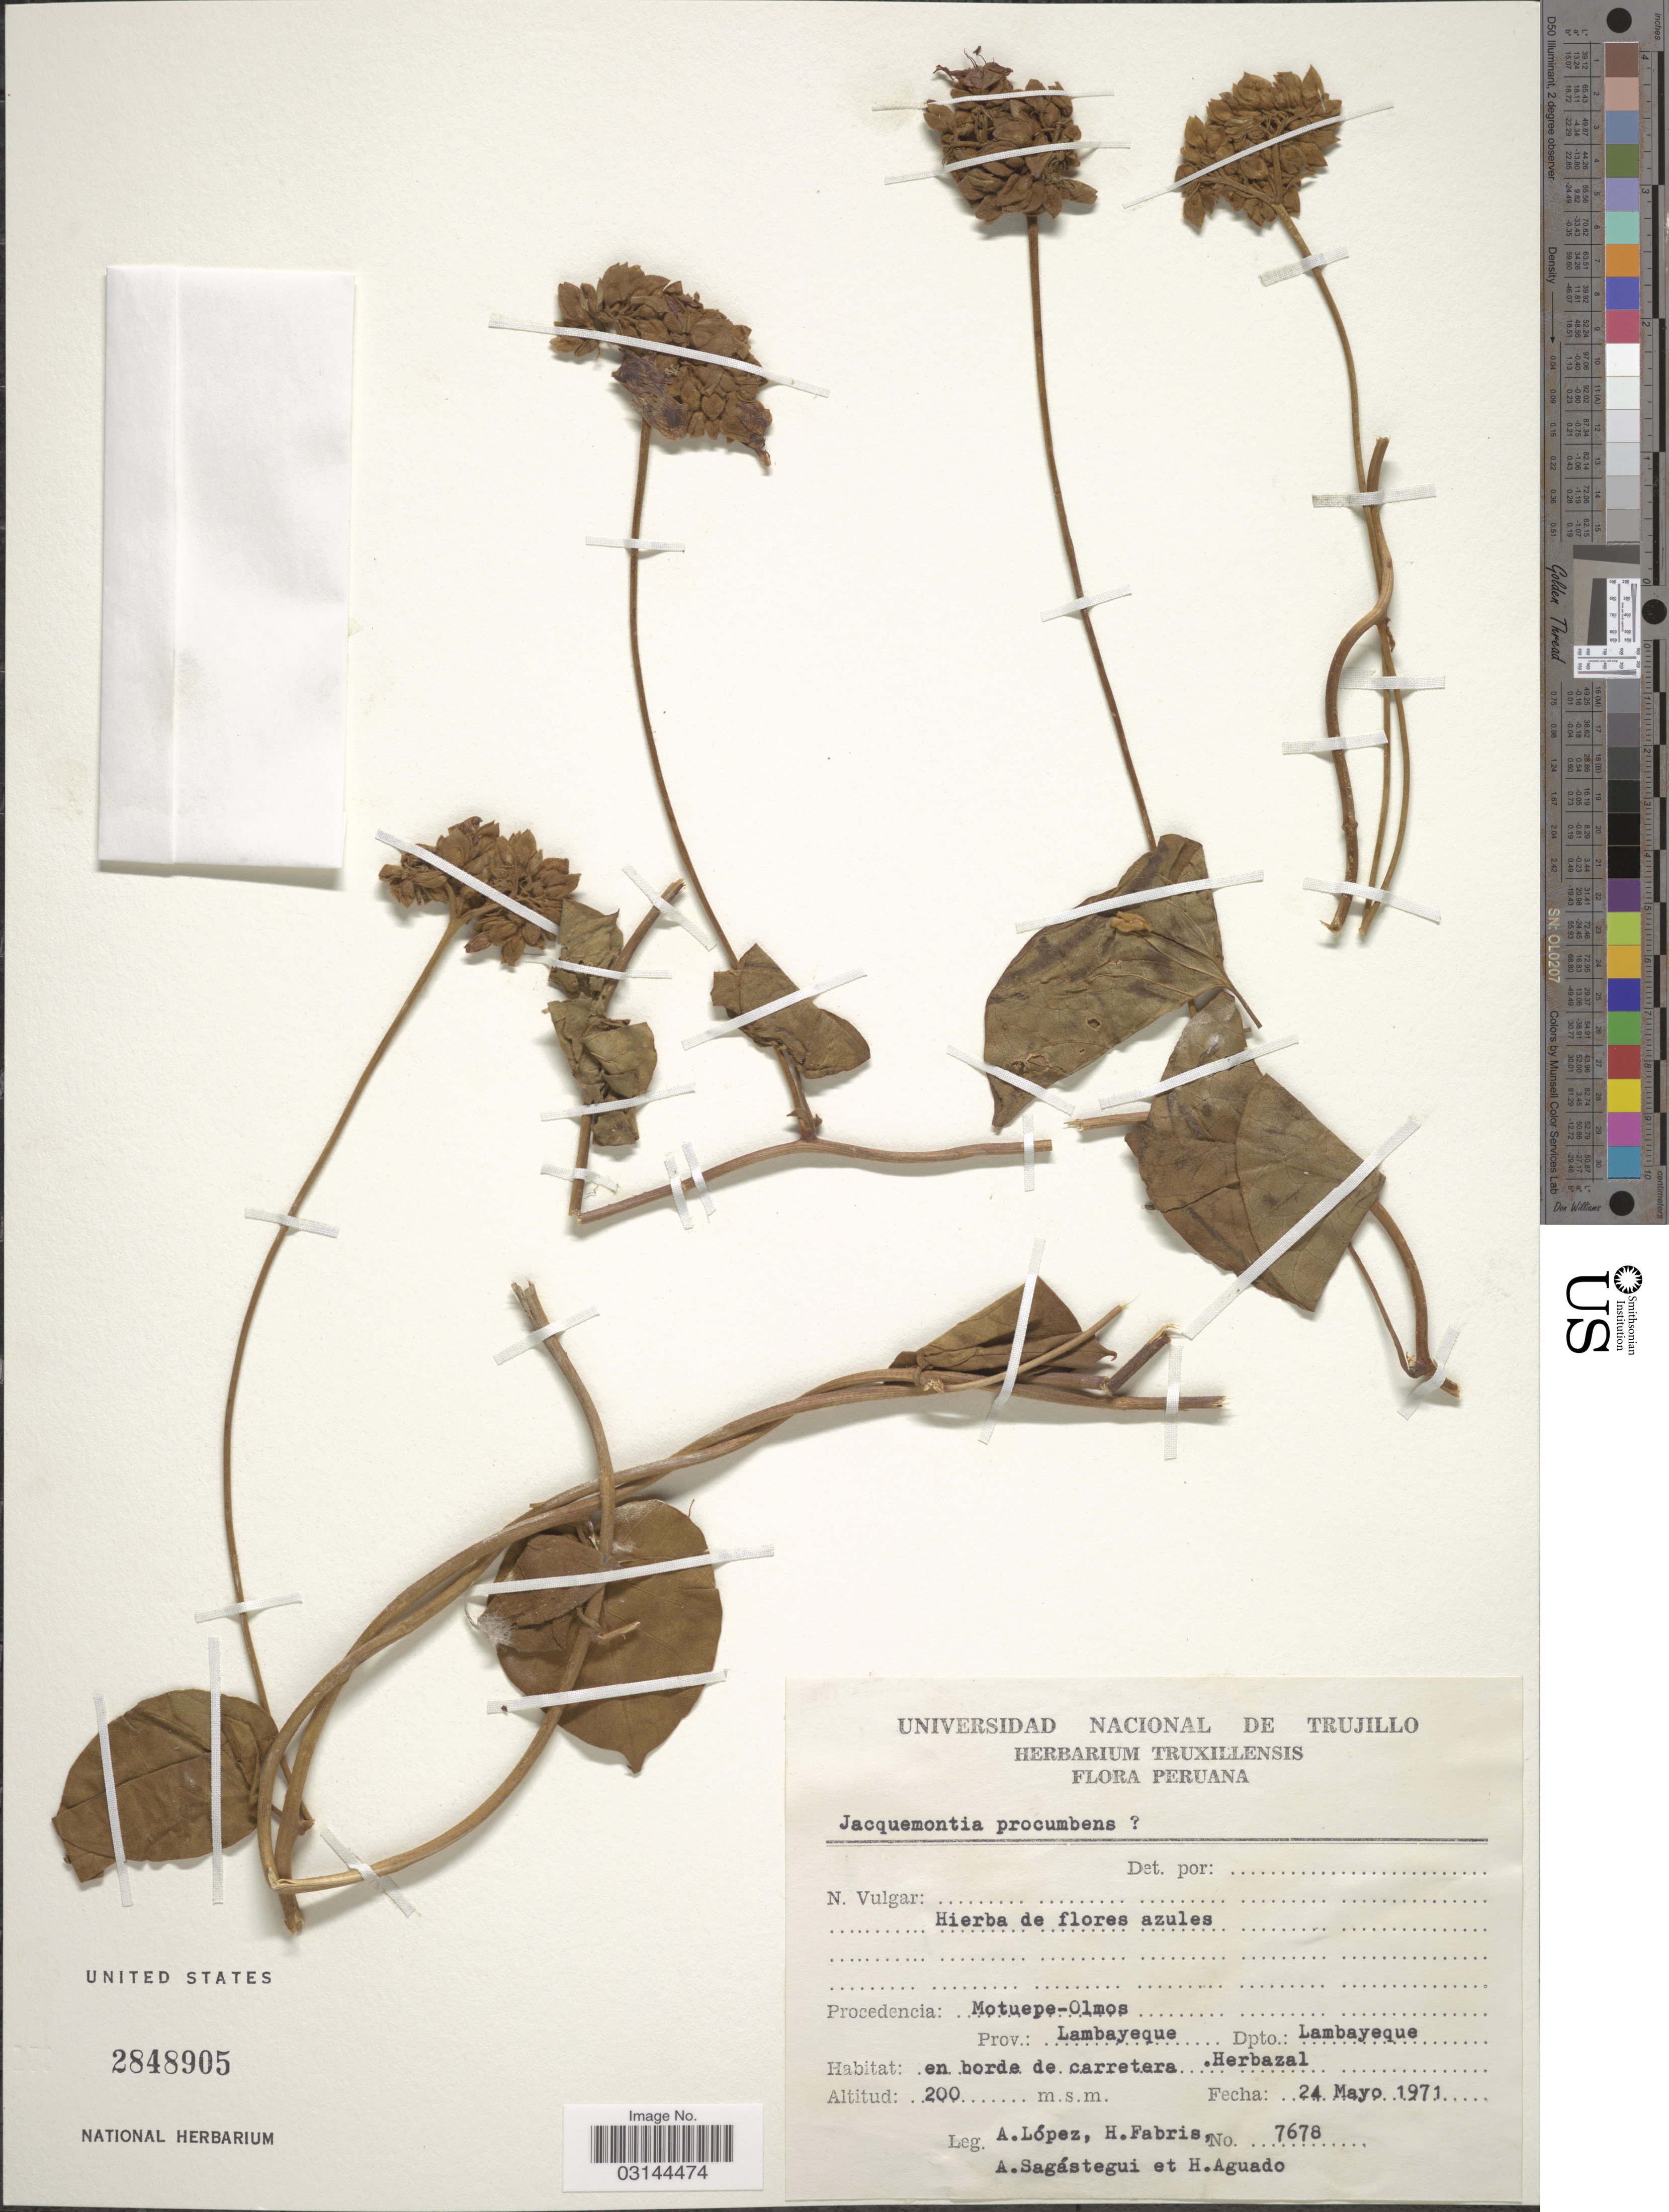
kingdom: Plantae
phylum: Tracheophyta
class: Magnoliopsida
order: Solanales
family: Convolvulaceae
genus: Jacquemontia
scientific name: Jacquemontia sp.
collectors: A. López, H. Fabris, A. Sagastegui & H. Aguado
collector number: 7678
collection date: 1971-05-24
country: Peru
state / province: Lambayeque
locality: Motuepe-Olmos. Prov.: Lambayeque. Dpto.: Lambayeque.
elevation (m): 200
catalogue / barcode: US 2848905